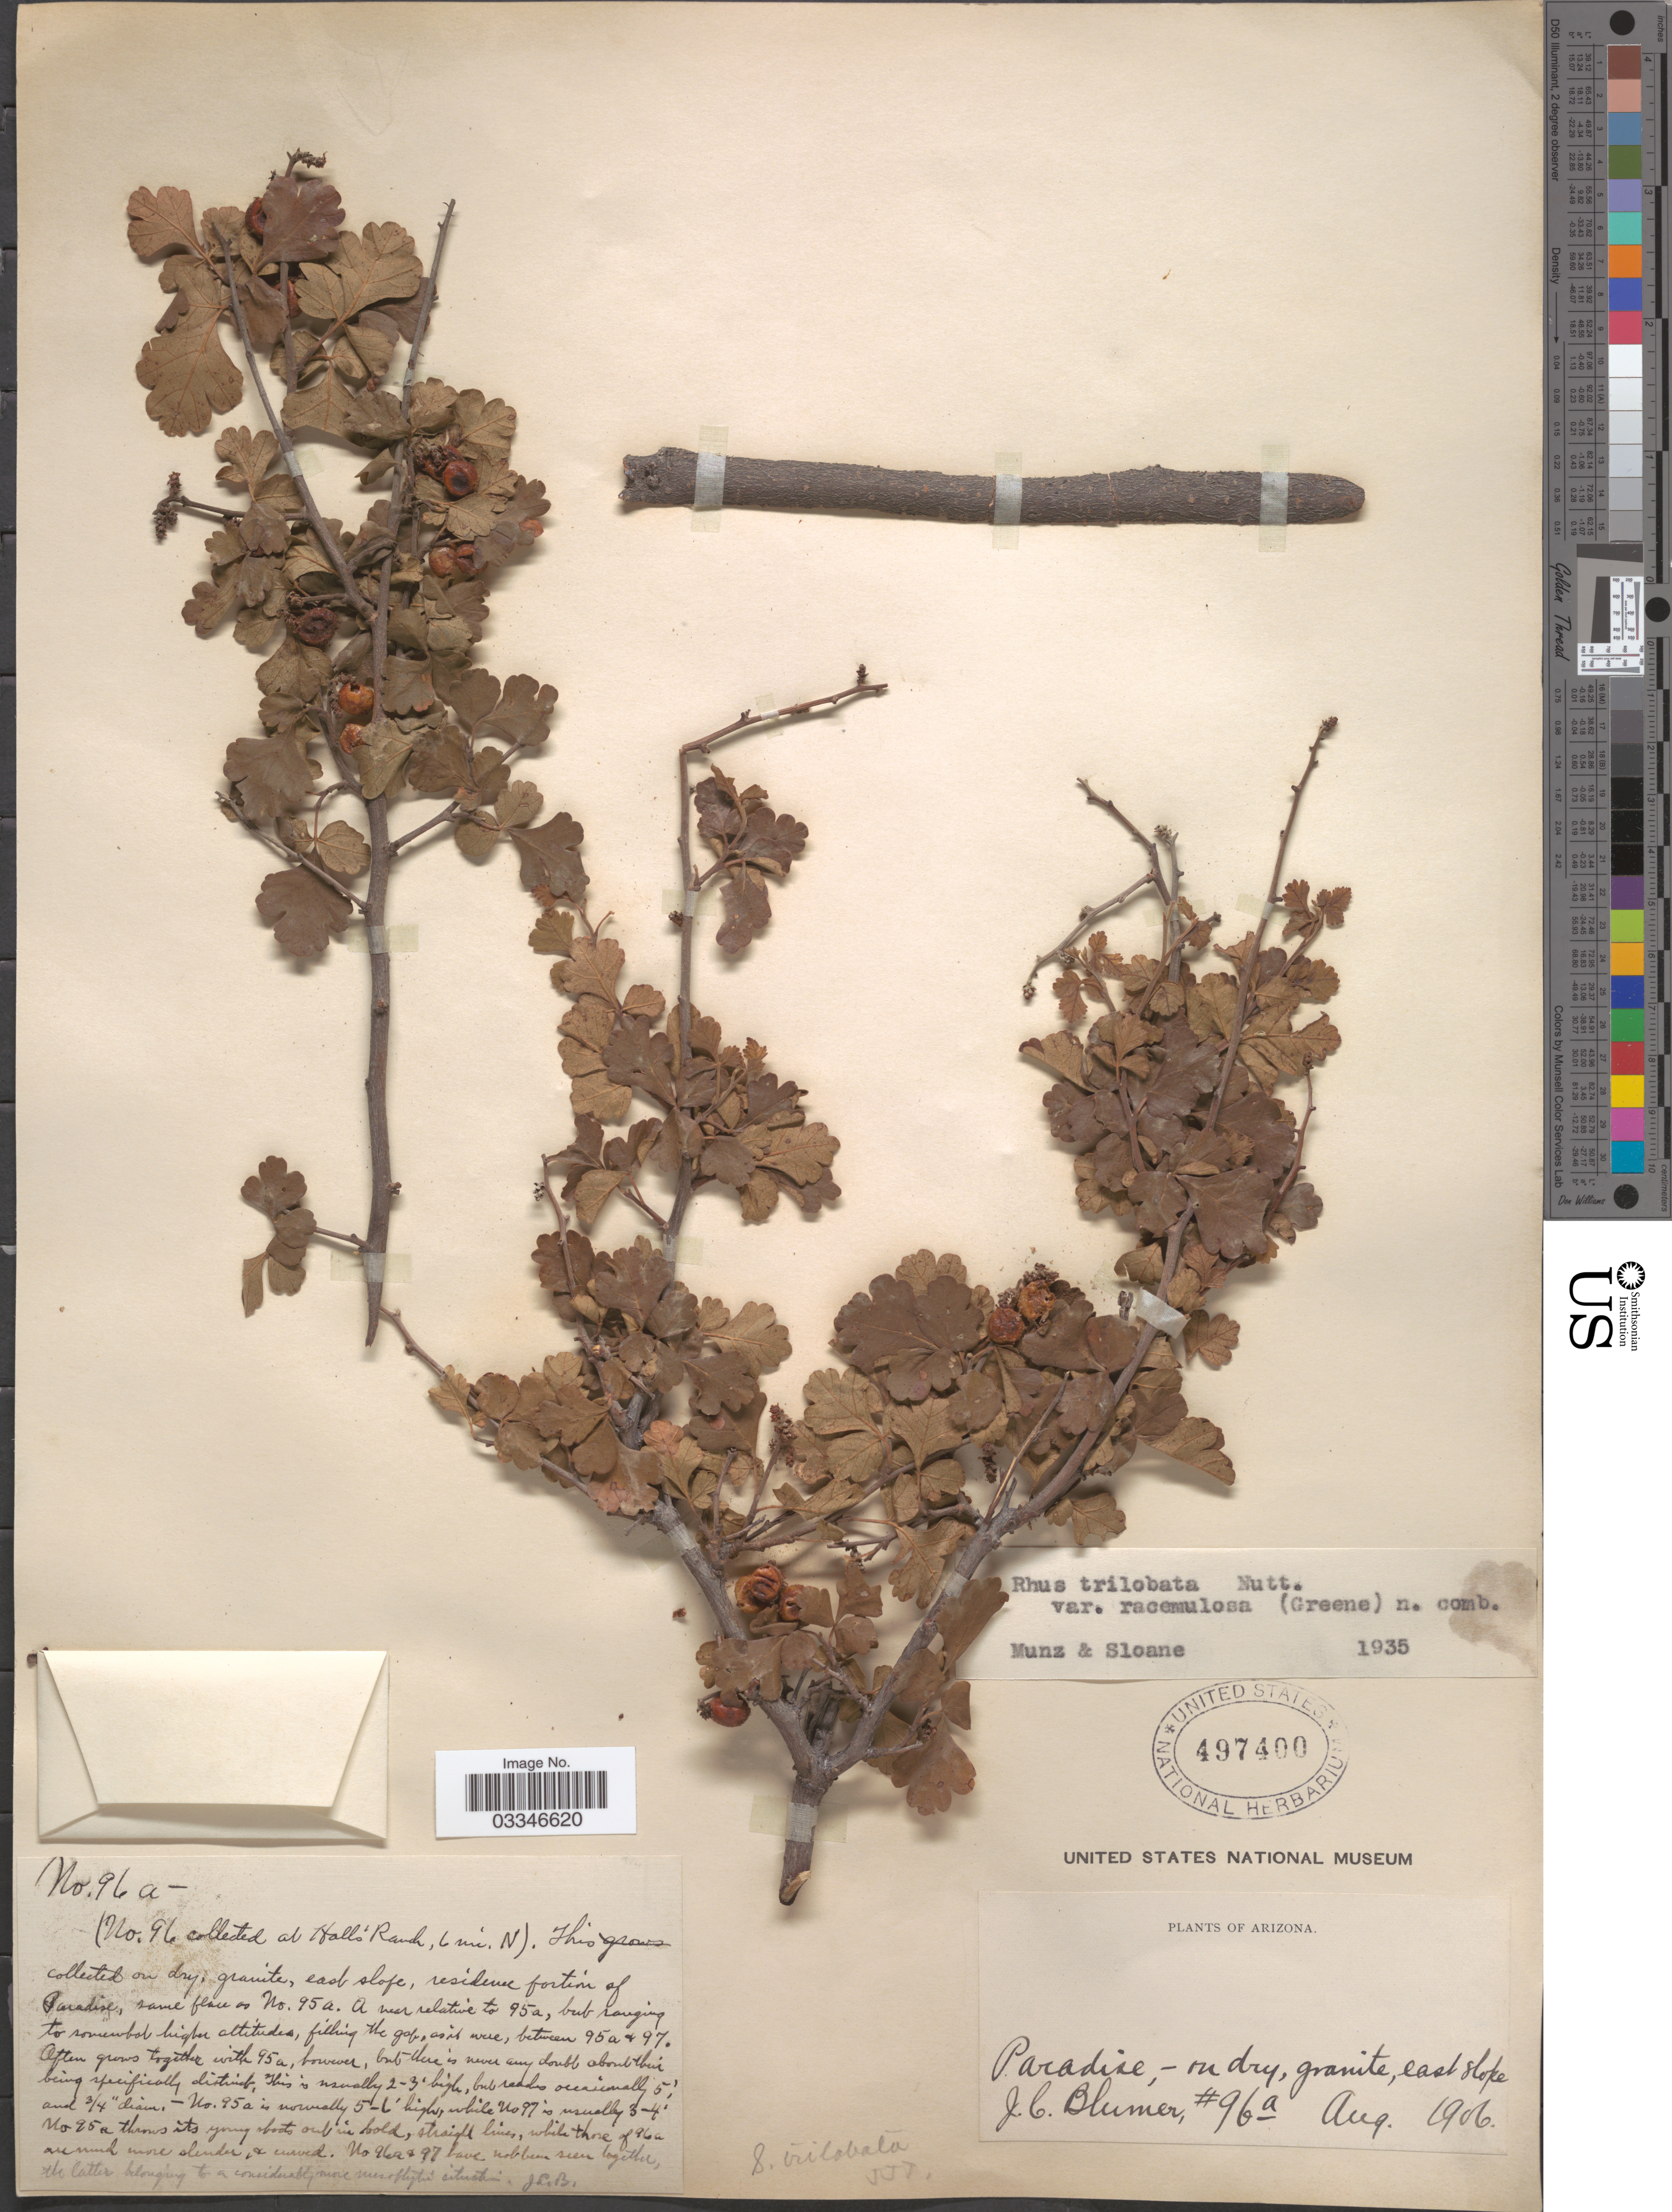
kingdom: Plantae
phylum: Tracheophyta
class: Magnoliopsida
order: Sapindales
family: Anacardiaceae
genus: Rhus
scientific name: Rhus trilobata var. racemulosa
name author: (Greene) F.A. Barkley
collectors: J. C. Blumer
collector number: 96a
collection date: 1906-08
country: United States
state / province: Arizona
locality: Paradise,- on dry, granite, east slope, Hall's Ranch, 6 mi. N, on dry, granite, east slope, residence formation of Paradise.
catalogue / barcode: US 497400